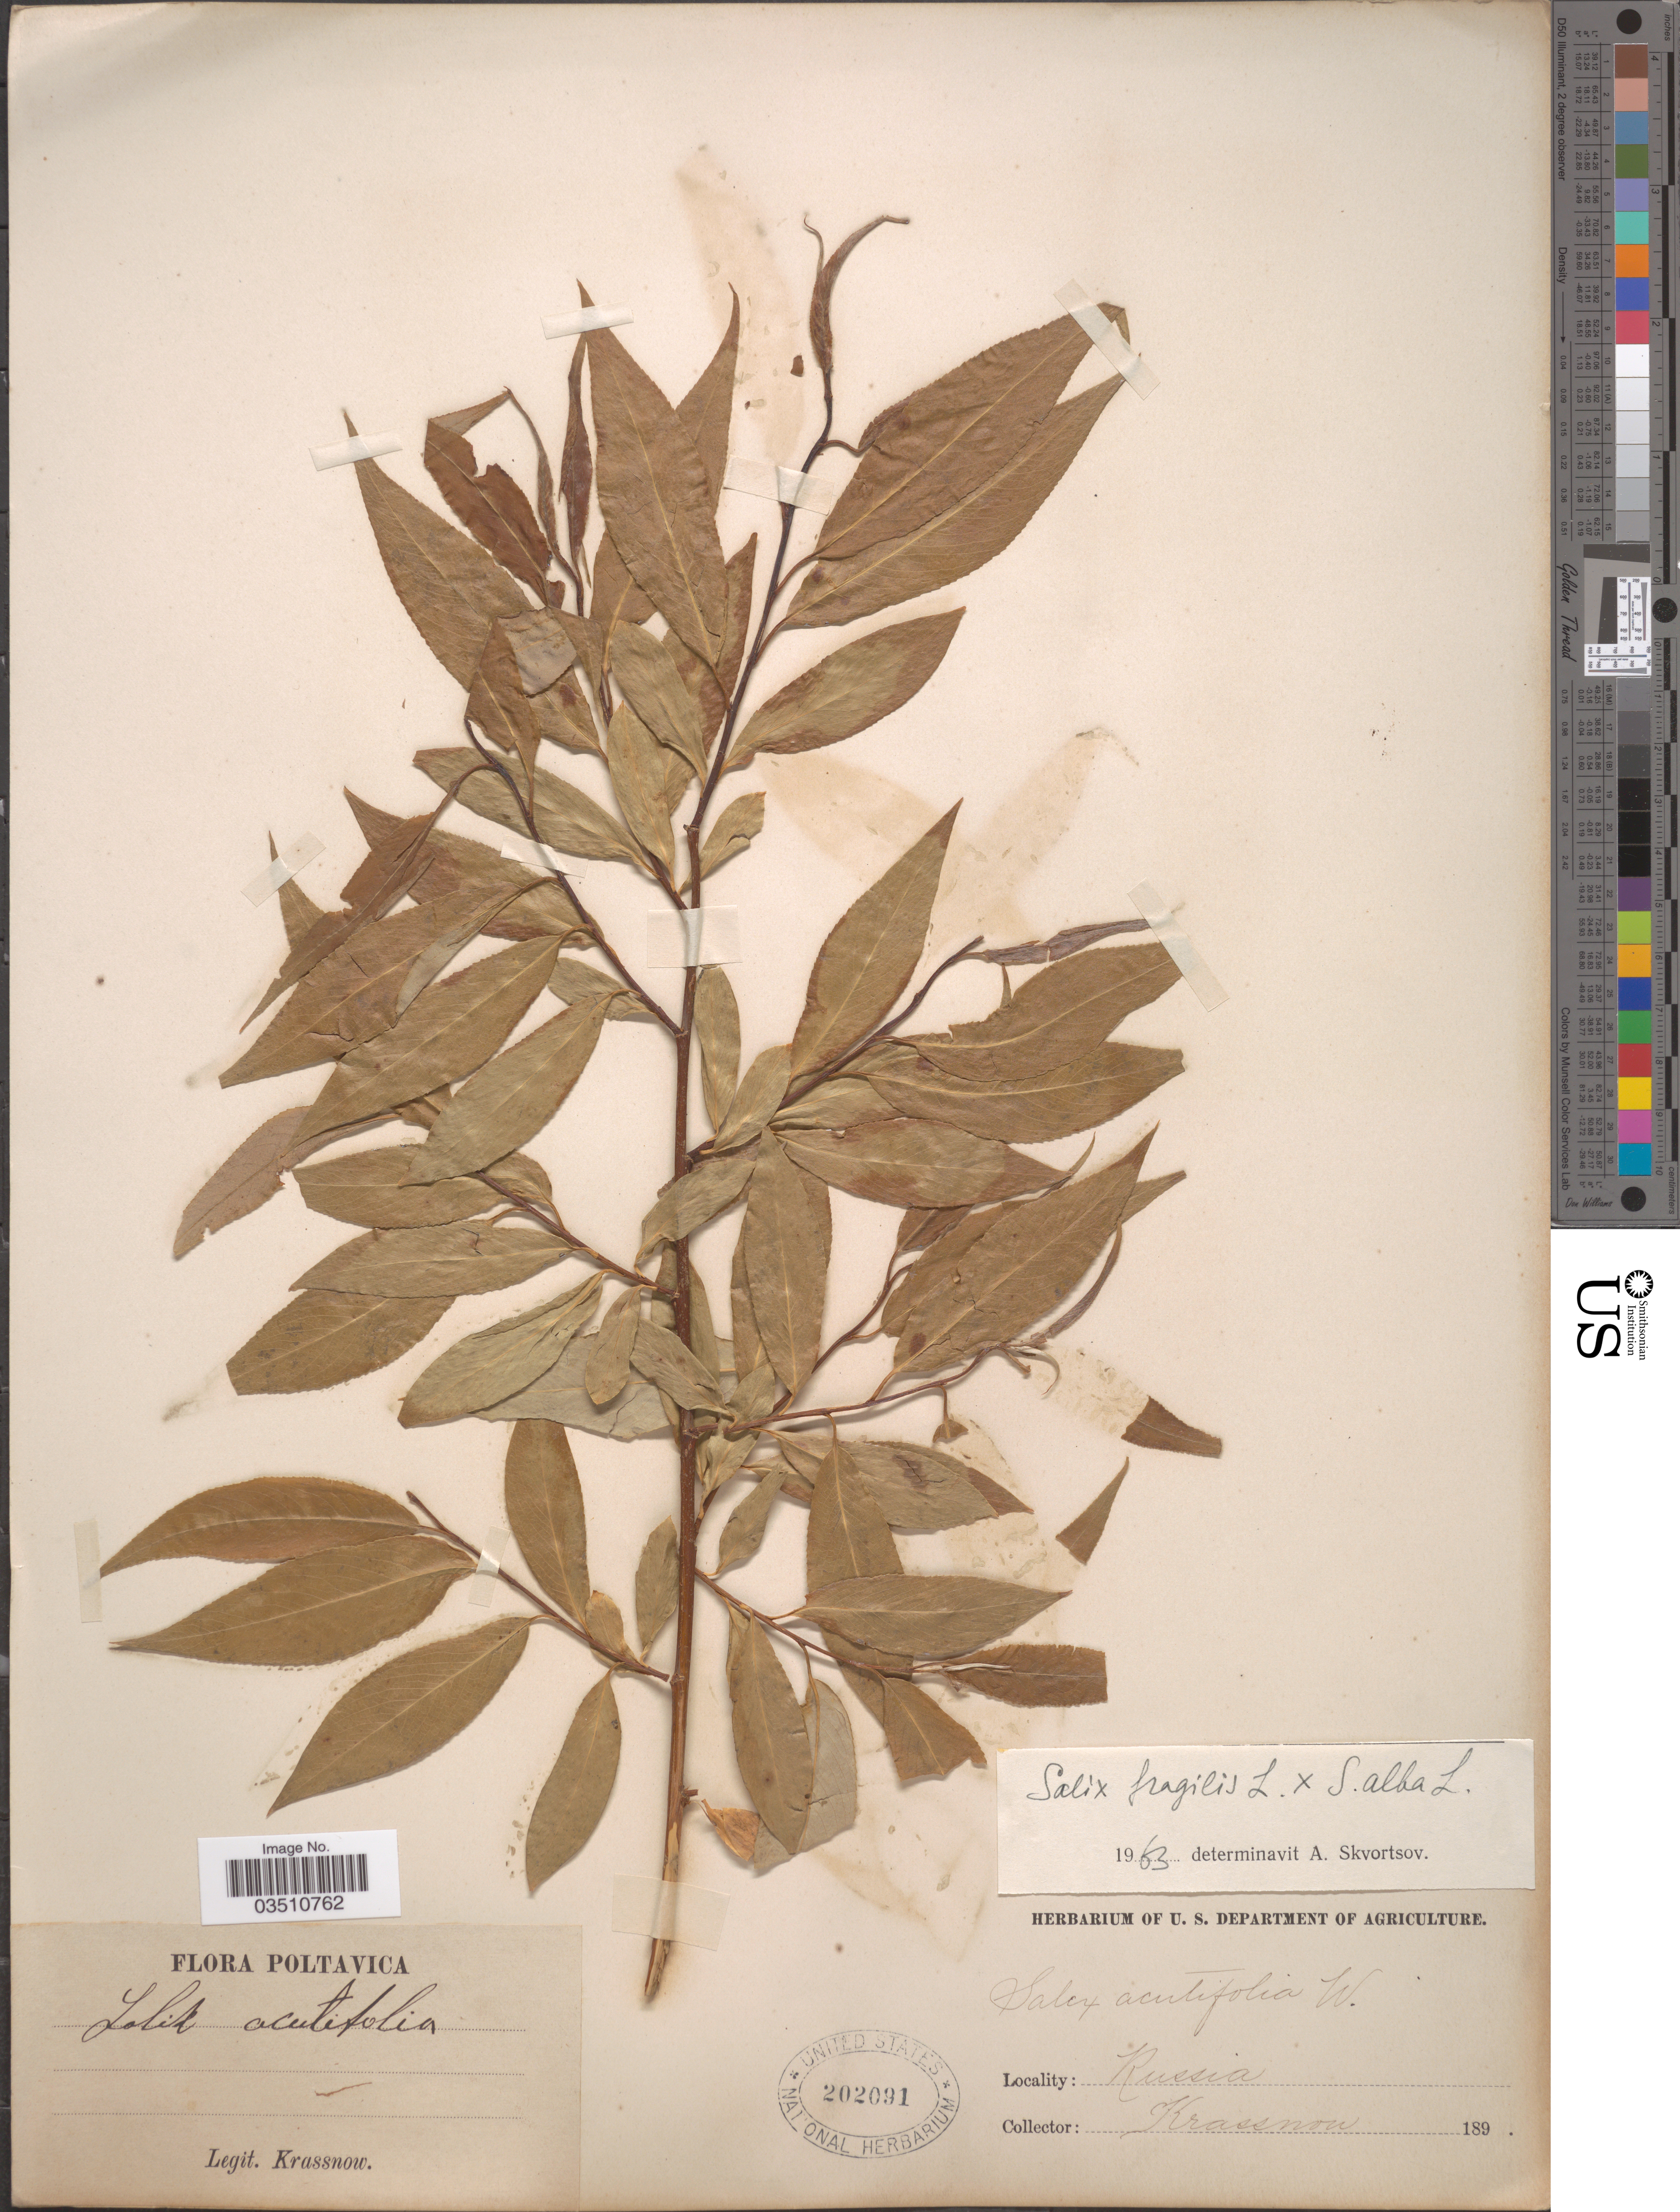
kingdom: Plantae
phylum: Tracheophyta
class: Magnoliopsida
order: Malpighiales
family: Salicaceae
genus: Salix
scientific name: Salix fragilis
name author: L.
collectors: -. Krassnow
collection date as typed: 189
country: Ukraine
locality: Poltavica. Russia.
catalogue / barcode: US 202091